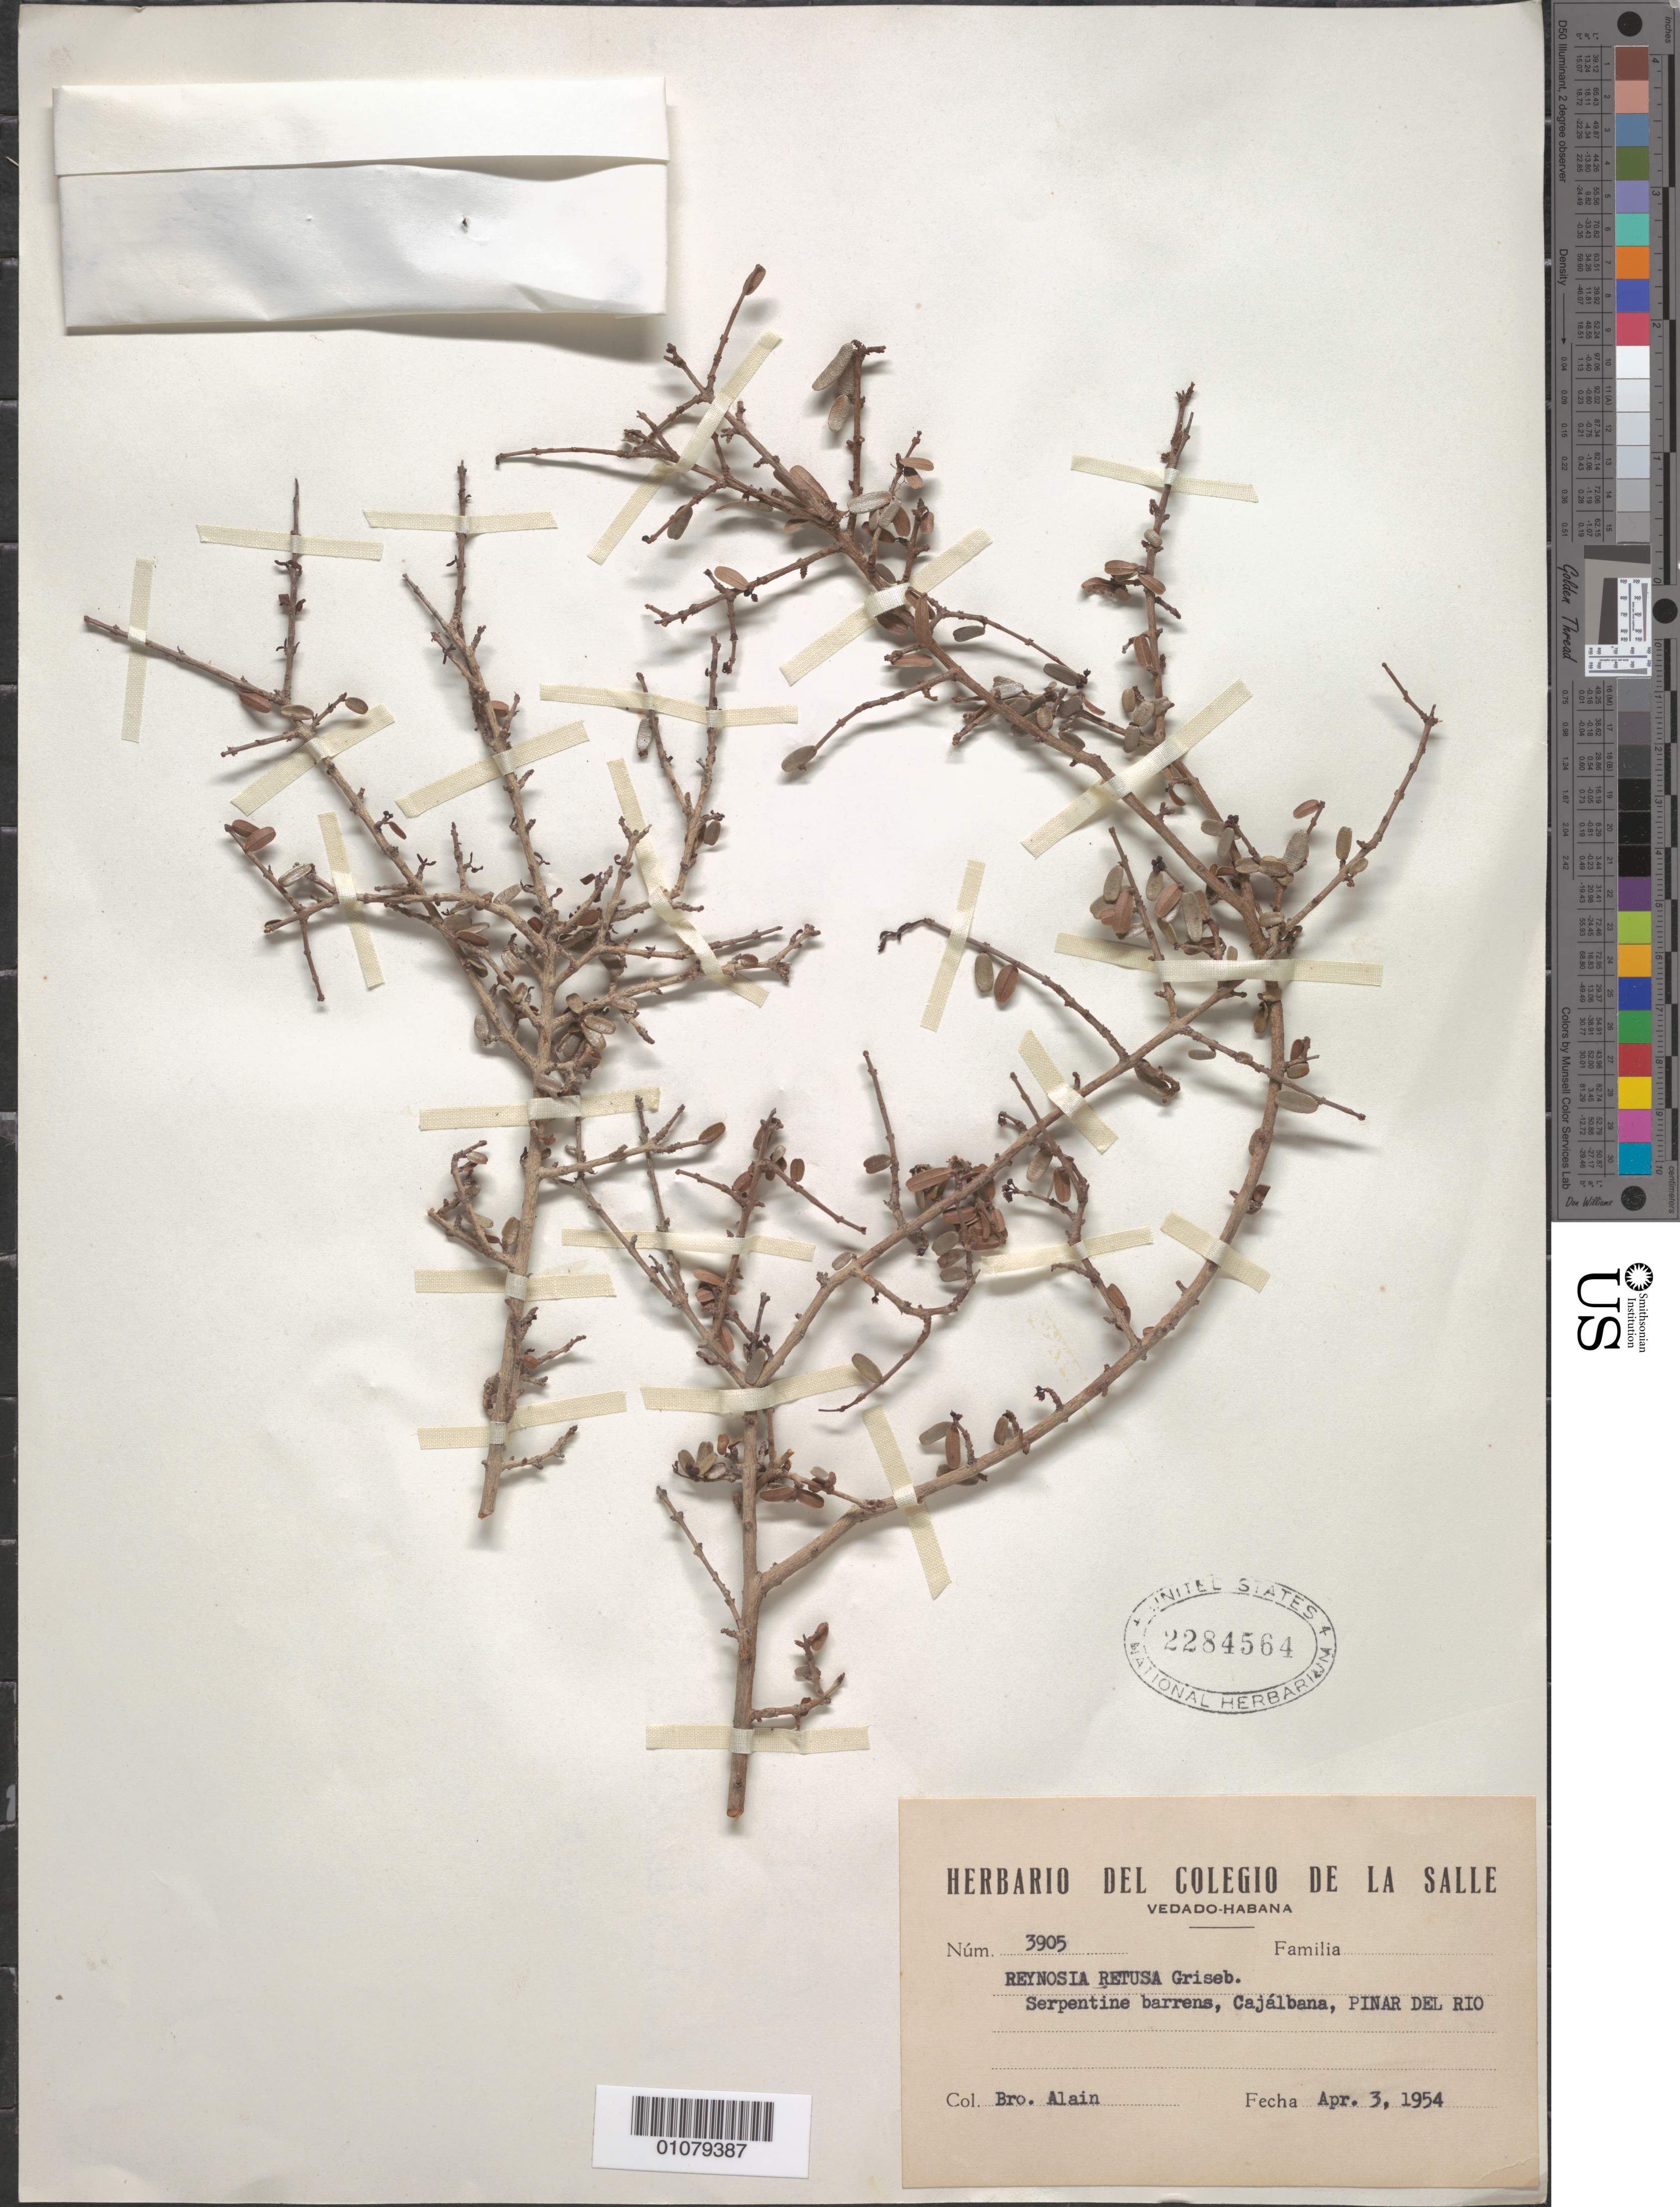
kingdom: Plantae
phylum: Tracheophyta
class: Magnoliopsida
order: Rosales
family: Rhamnaceae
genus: Reynosia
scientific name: Reynosia retusa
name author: Griseb.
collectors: A. H. Liogier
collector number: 3905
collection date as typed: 03 Apr 1954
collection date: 1954-04-03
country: Cuba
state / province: Pinar del Rio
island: Cuba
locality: Serpentine barrens, Cajálbana, Pinar Del Rio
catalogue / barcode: US 2284564